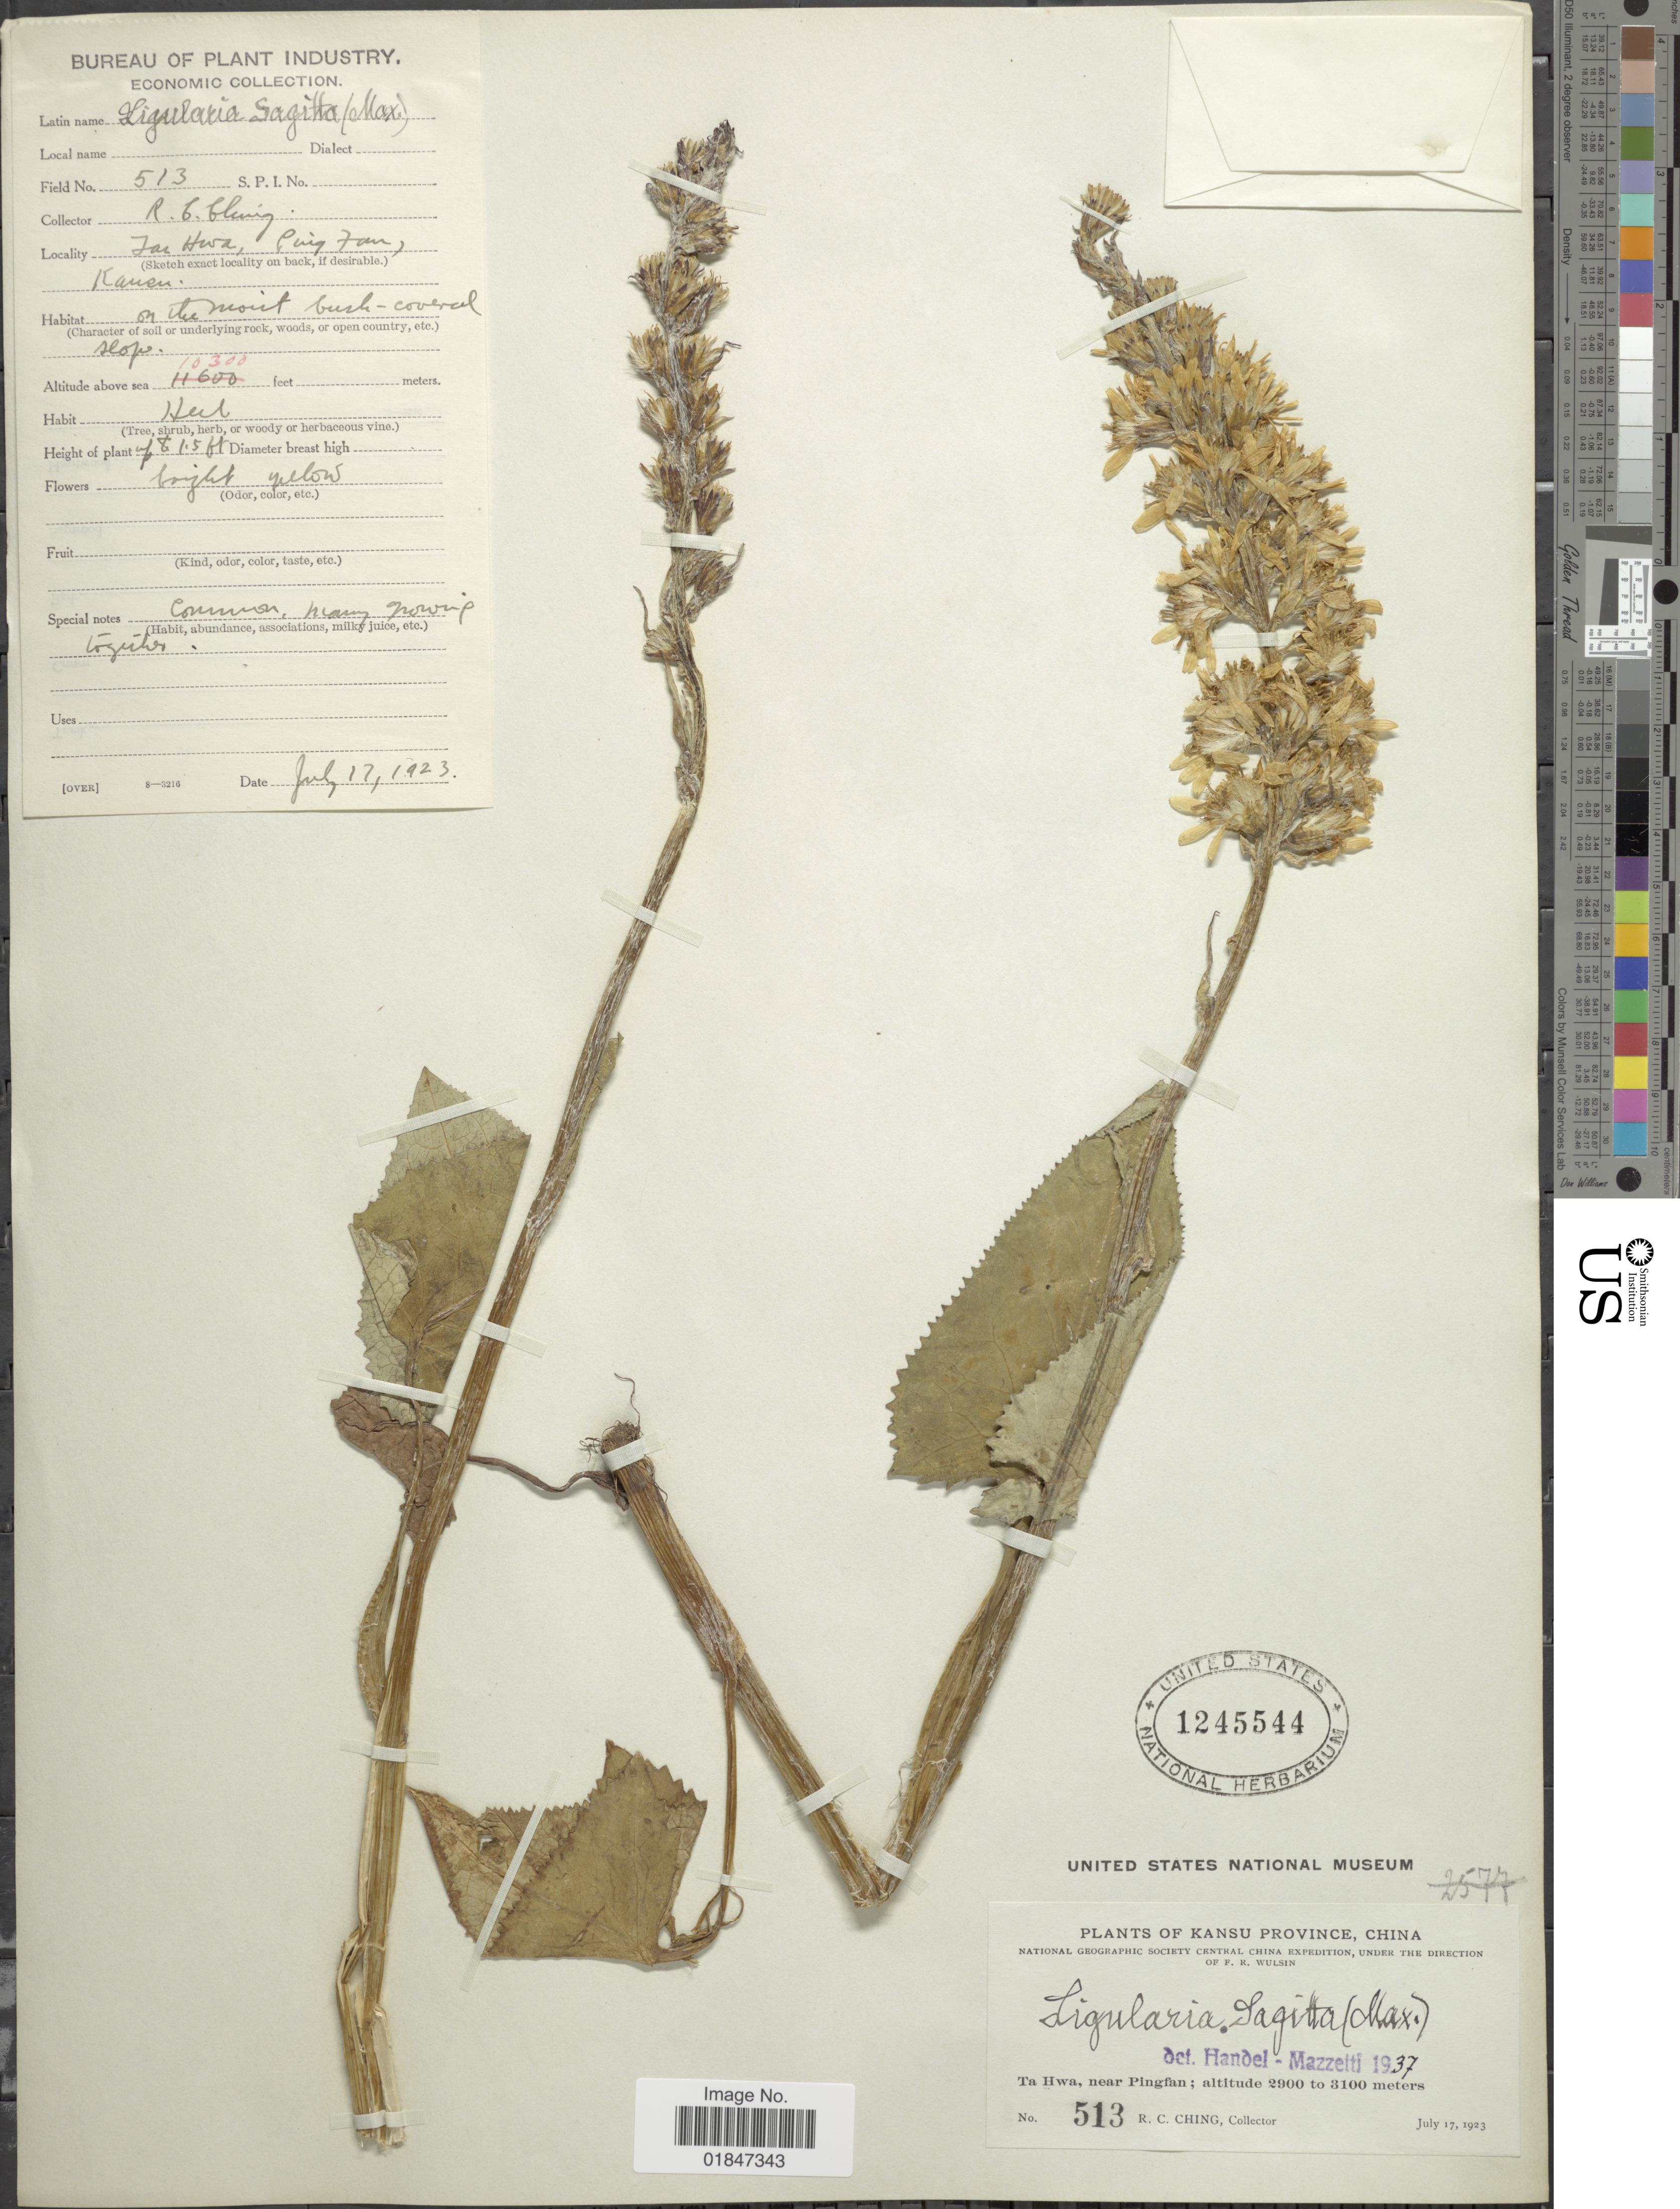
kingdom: Plantae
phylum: Tracheophyta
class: Magnoliopsida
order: Asterales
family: Asteraceae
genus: Ligularia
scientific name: Ligularia sagitta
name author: (Maxim.) Mattf. ex Rehder & Kobuski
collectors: R. C. Ching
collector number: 513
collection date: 1923-07-17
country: China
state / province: Gansu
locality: Kansu Province, Ta Hwa, near Pingfan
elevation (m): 3139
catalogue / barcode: US 1245544